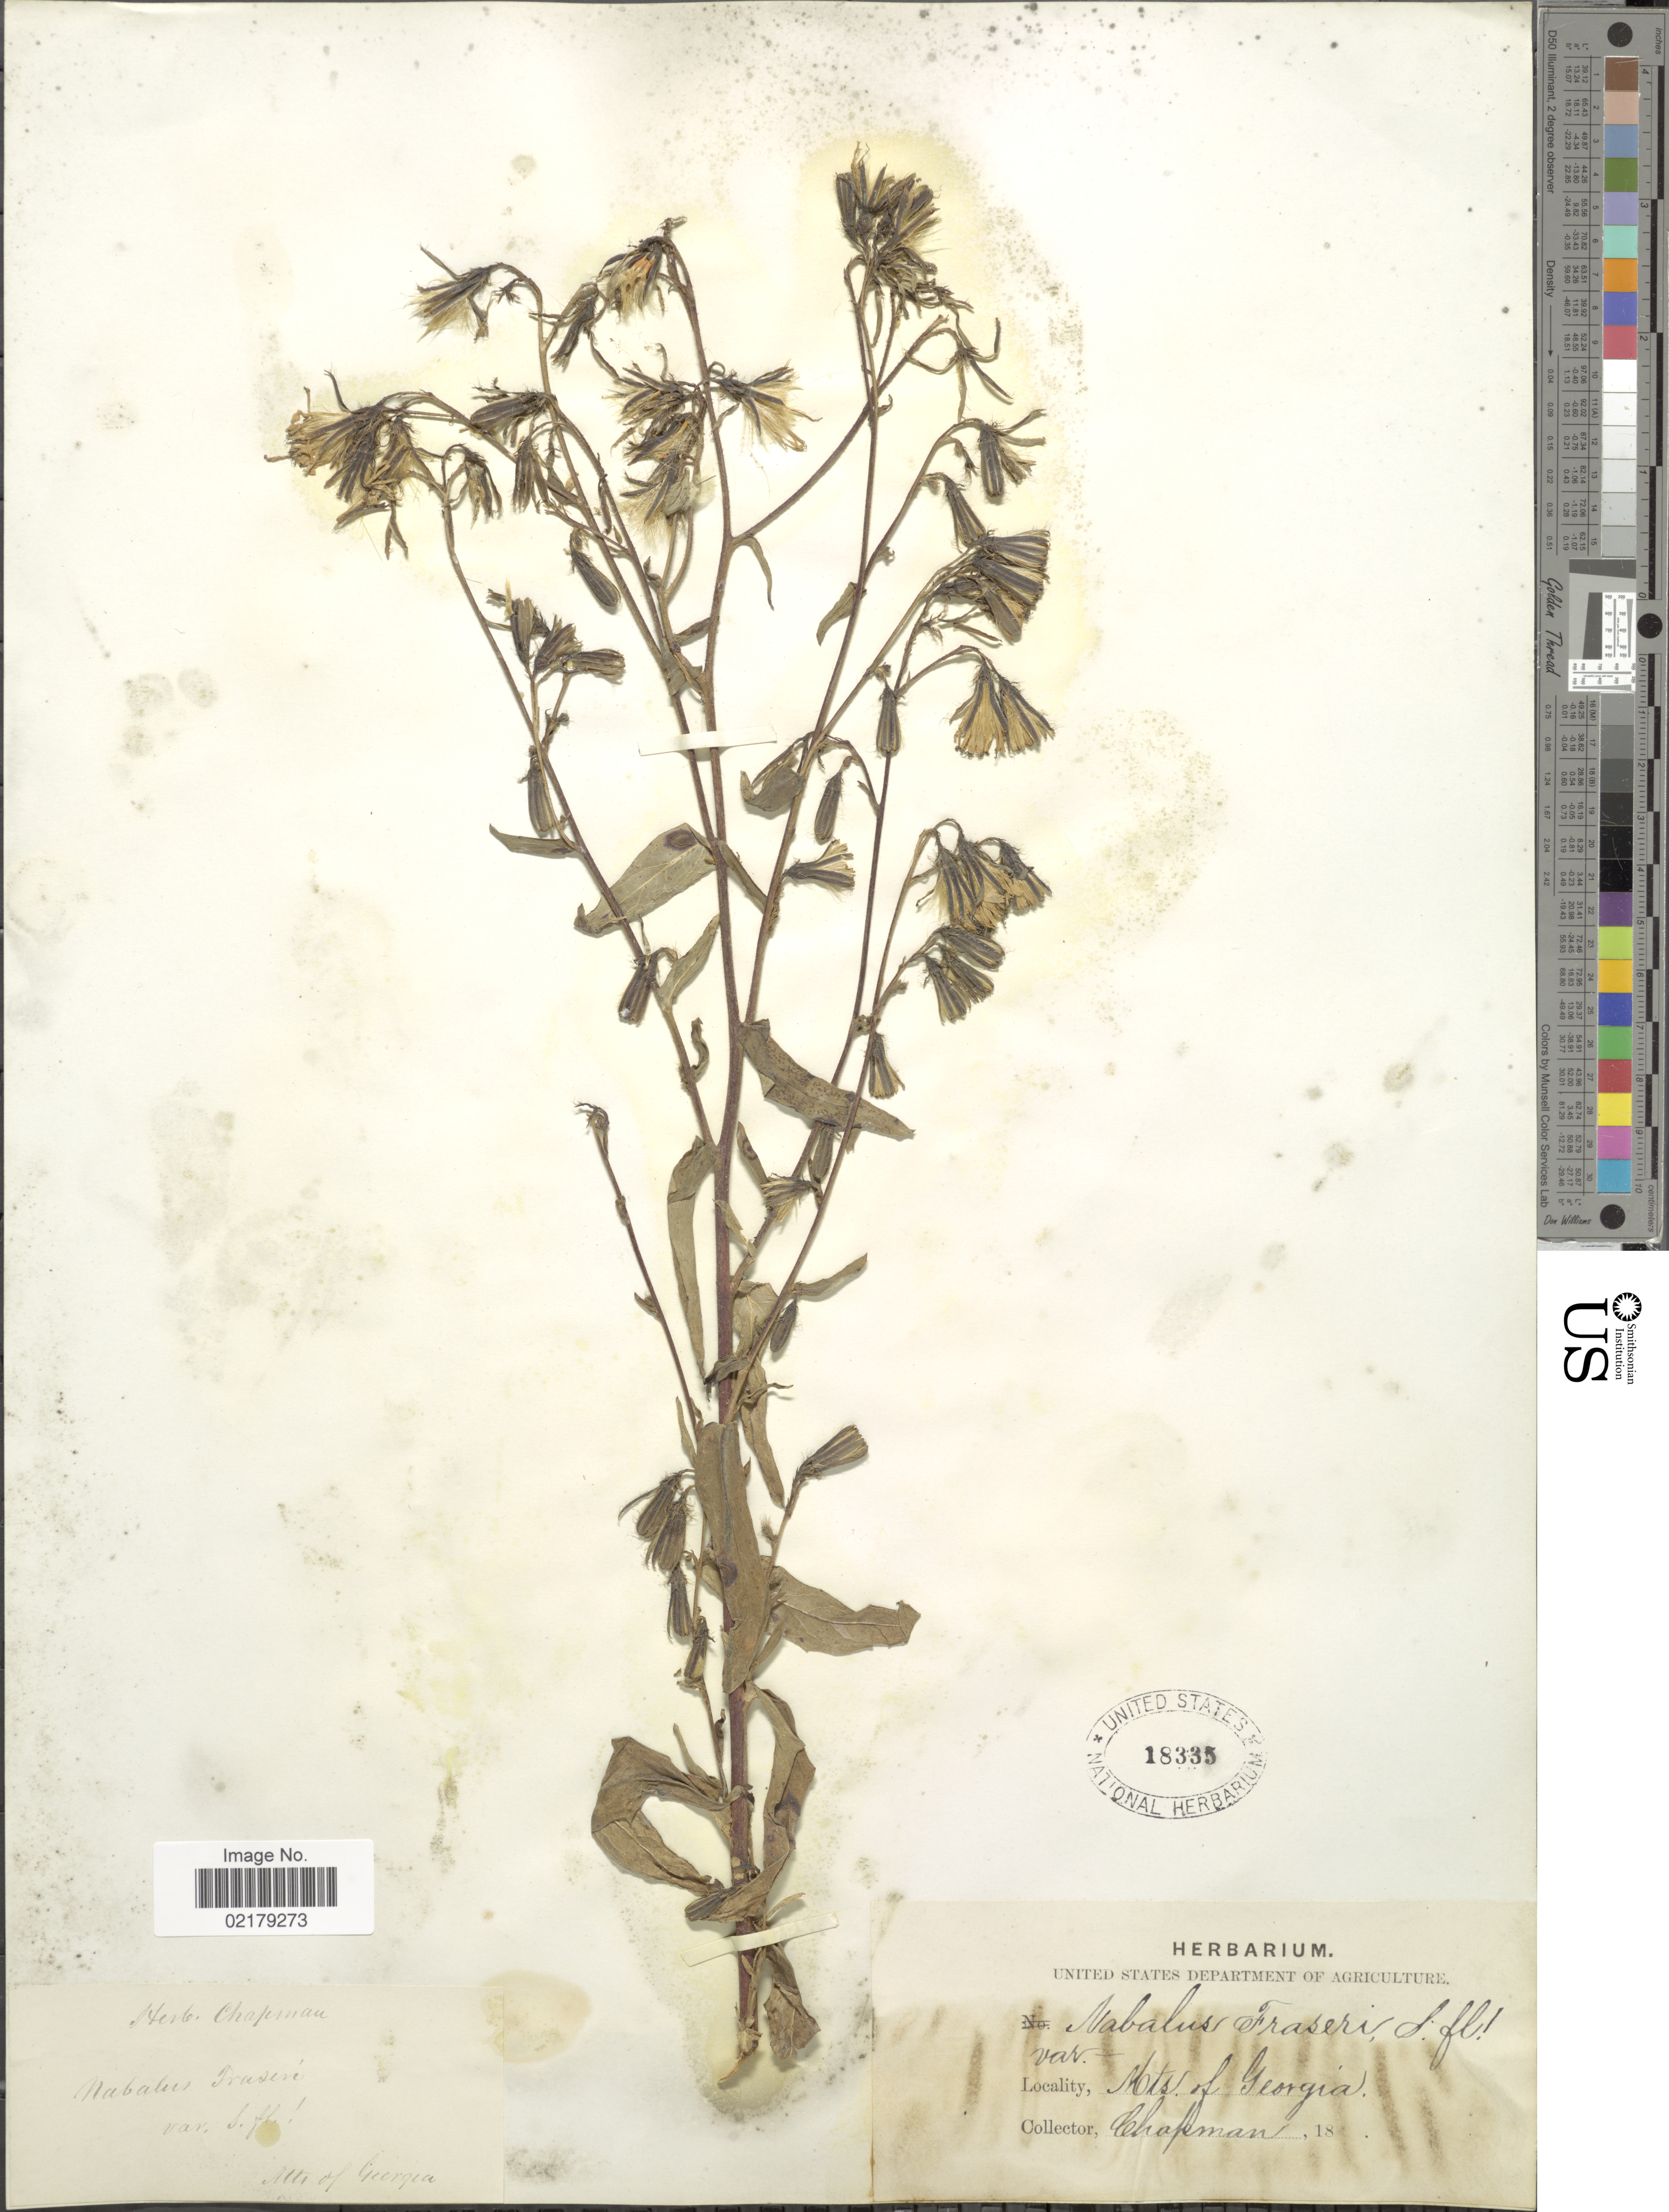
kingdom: Plantae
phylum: Tracheophyta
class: Magnoliopsida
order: Asterales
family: Asteraceae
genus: Nabalus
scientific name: Nabalus serpentarius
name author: (Pursh) Hook.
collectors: A. Chapman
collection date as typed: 18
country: United States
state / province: Georgia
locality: Mts of Georgia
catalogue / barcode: US 18335